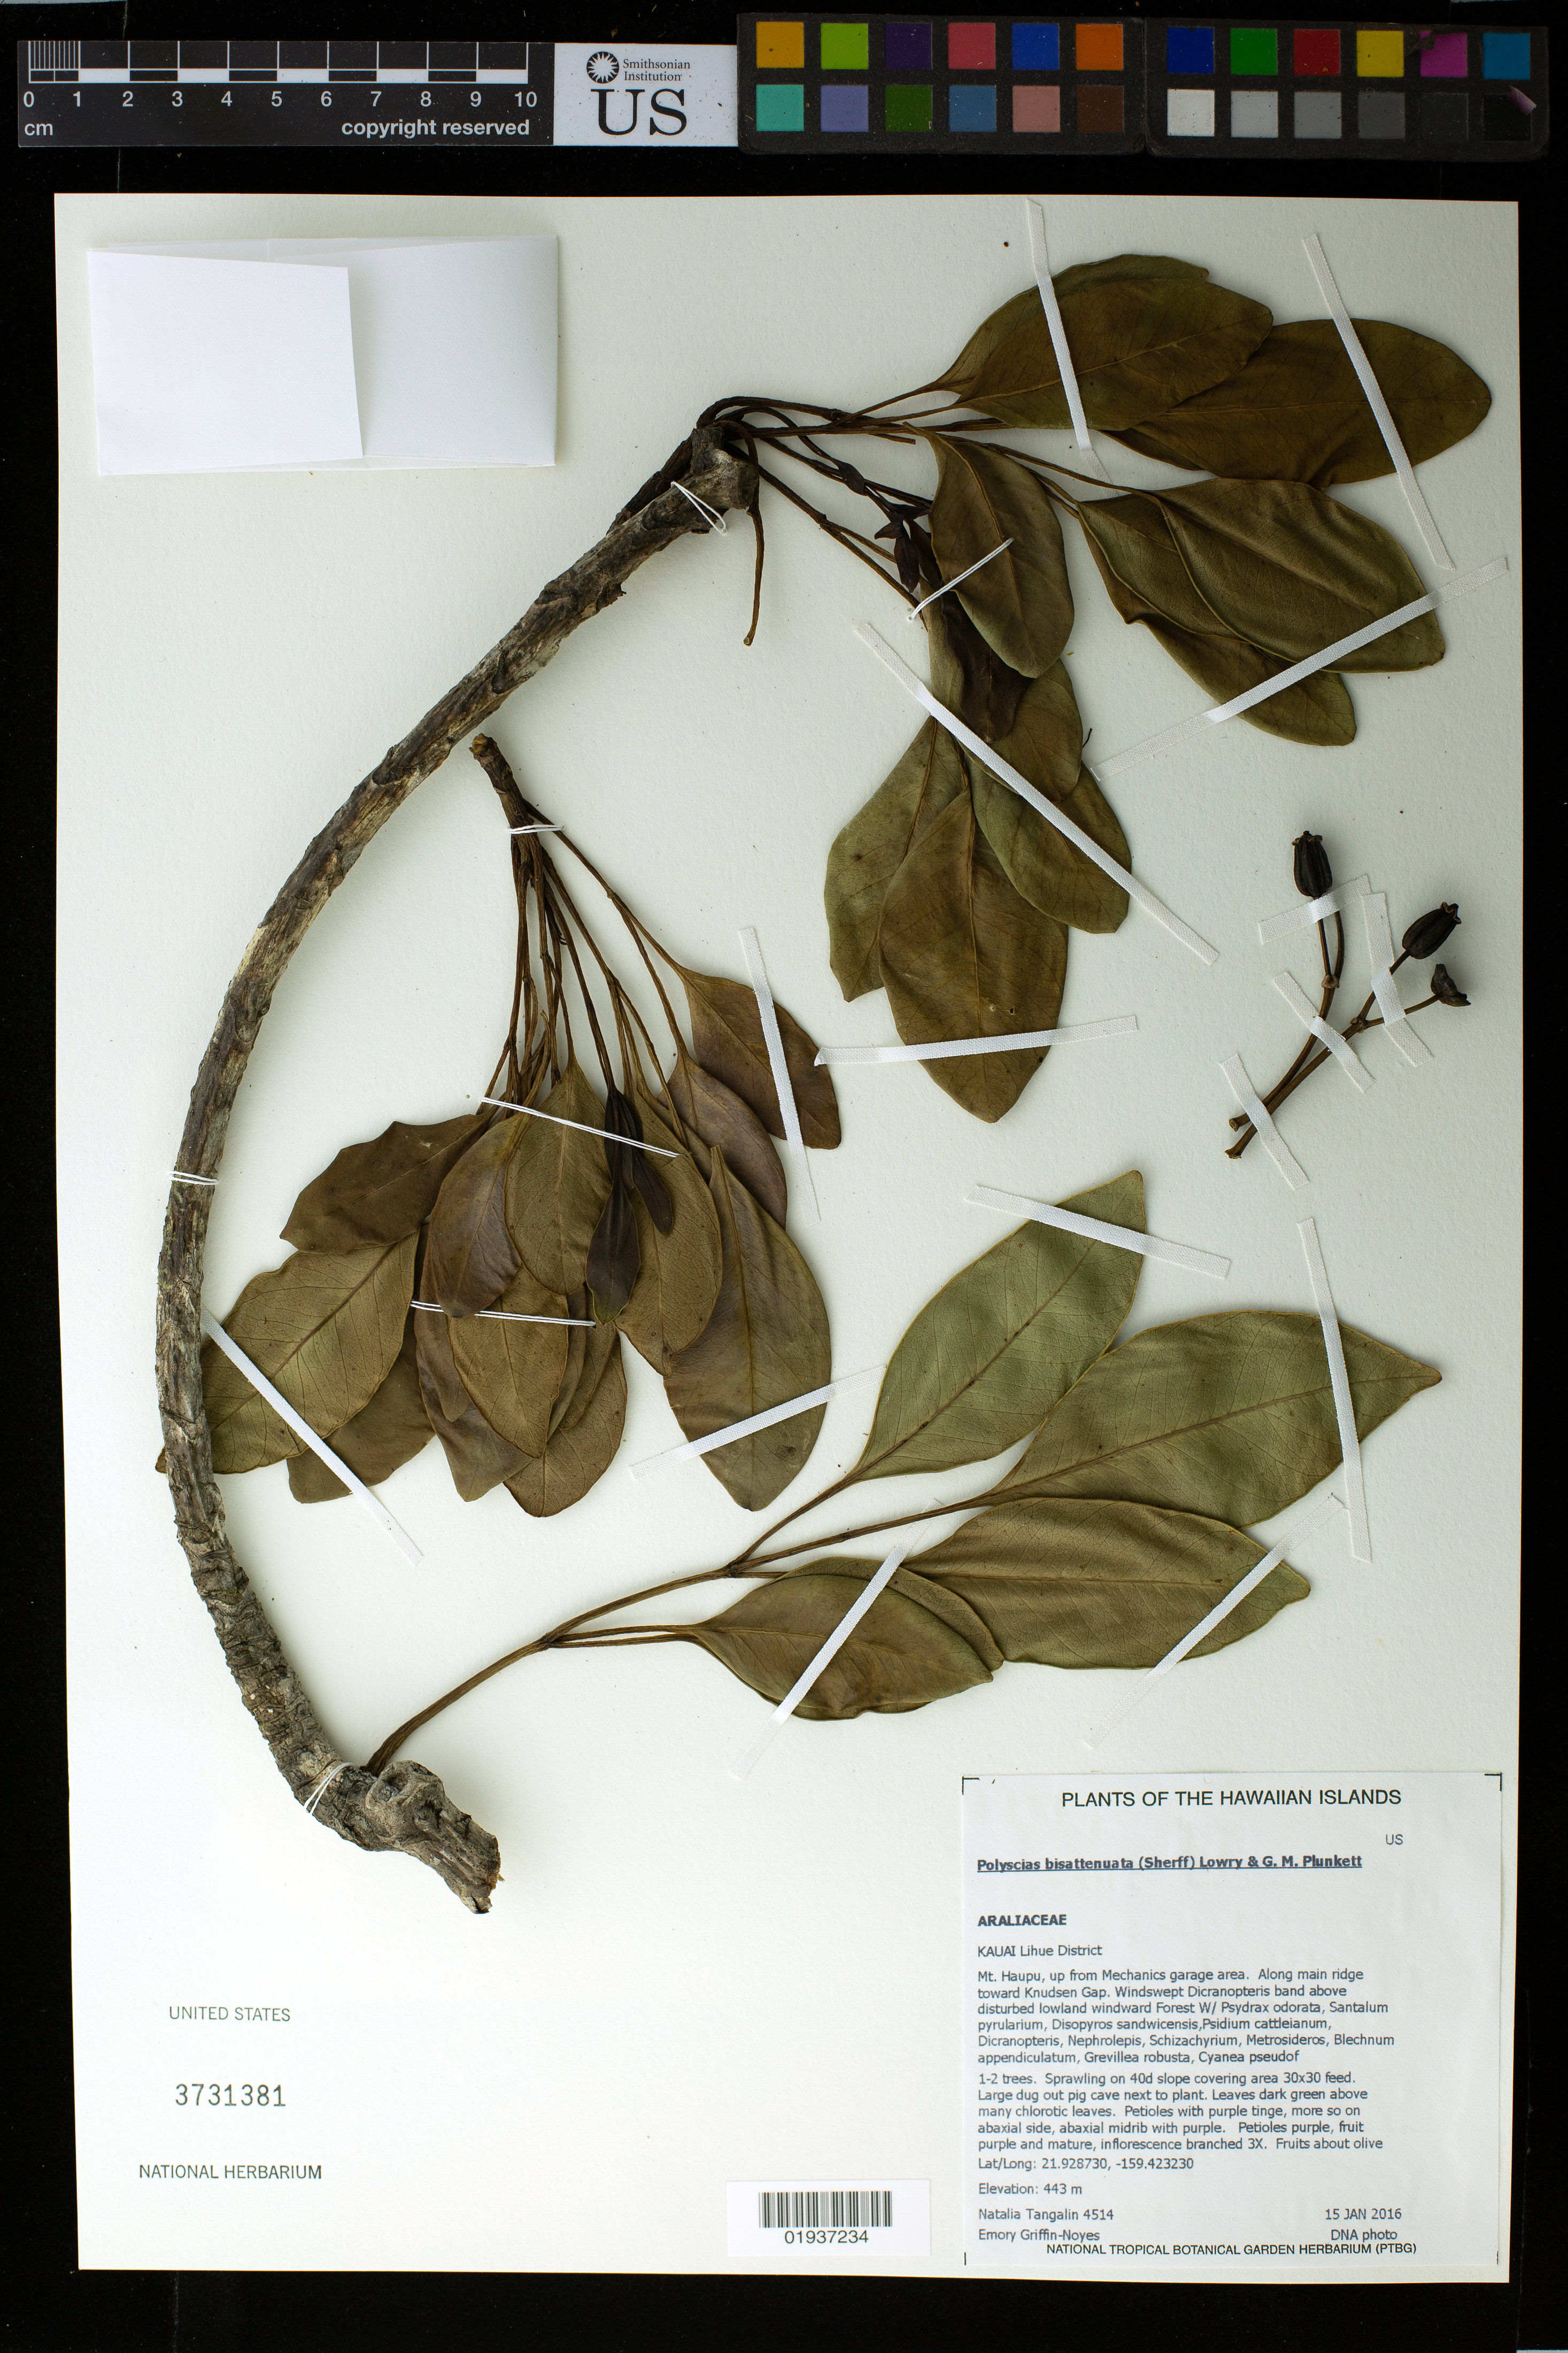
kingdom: Plantae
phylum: Tracheophyta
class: Magnoliopsida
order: Apiales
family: Araliaceae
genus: Polyscias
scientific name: Polyscias bisattenuata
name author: (Sherff) Lowry & G. M. Plunkett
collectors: N. Tangalin & E. Griffin-Noyes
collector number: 4514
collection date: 2016-01-15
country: United States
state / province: Hawaii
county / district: Kauai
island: Kaua'i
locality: Lihue District, Mt. Haupu, up from Mechanics garage area, along main ridge toward Knudsen Gap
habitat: Windswept band above disturbed lowland windward forest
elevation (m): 443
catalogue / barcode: US 3731381